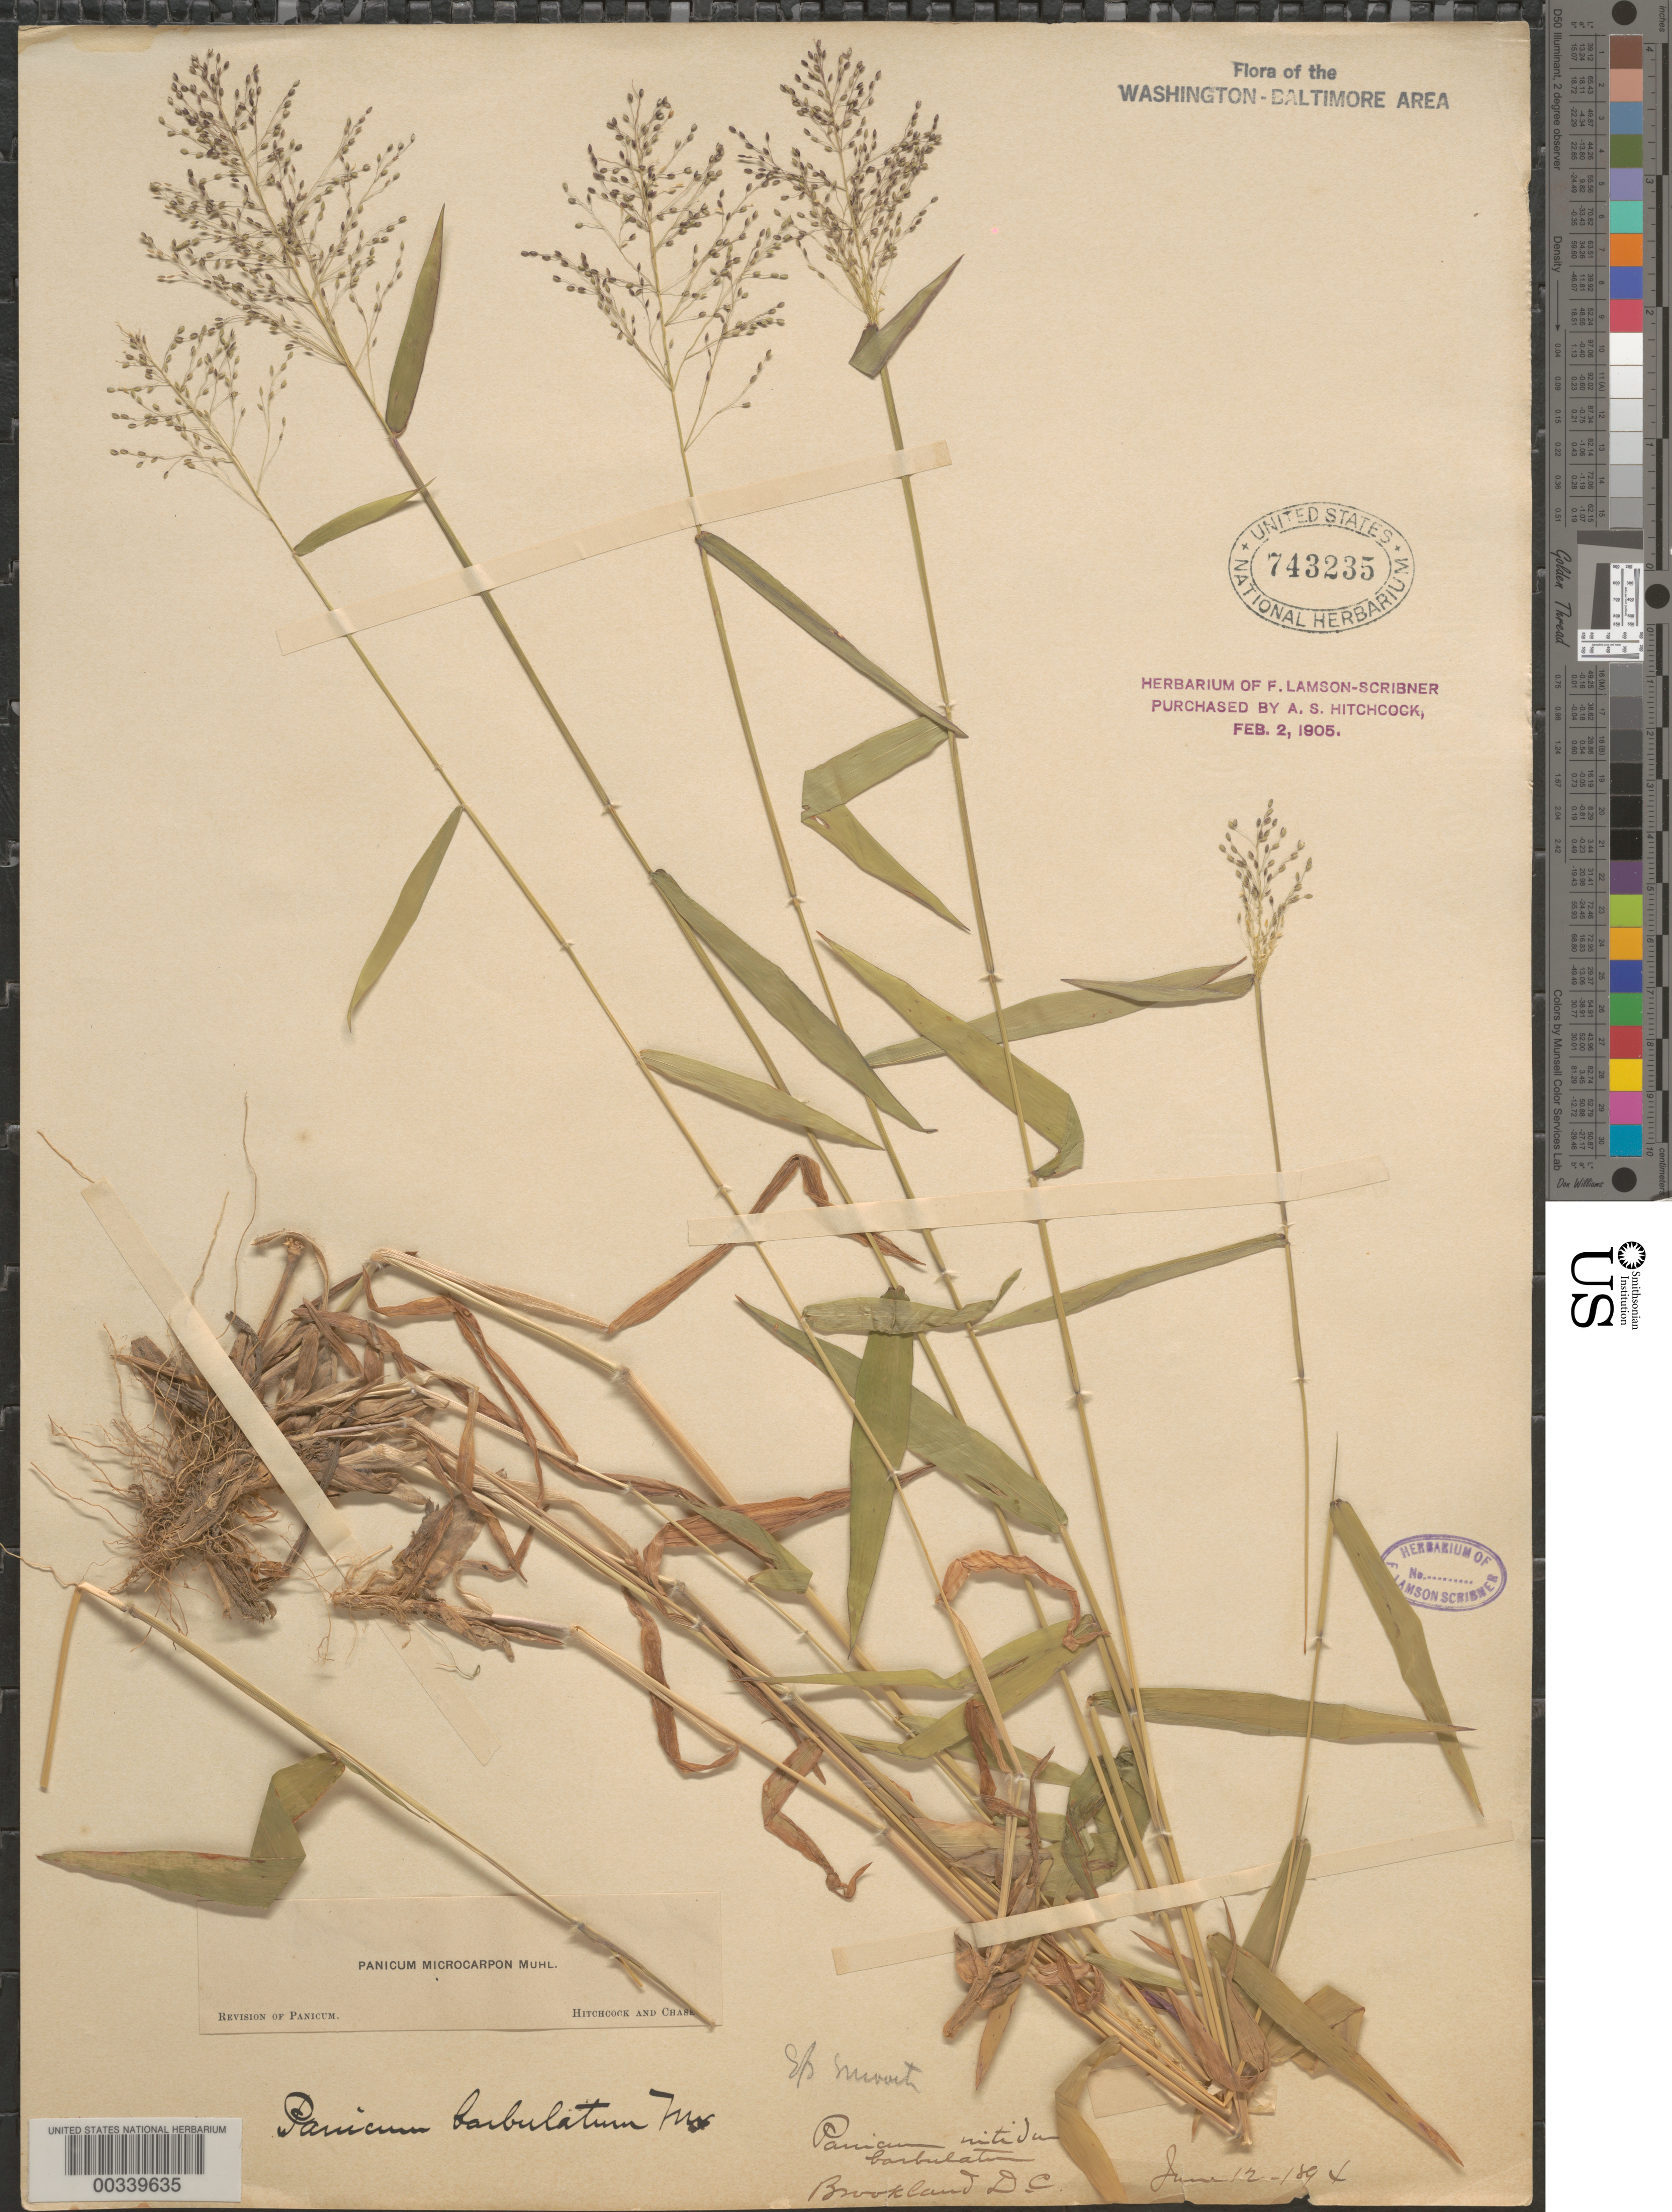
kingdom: Plantae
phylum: Tracheophyta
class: Liliopsida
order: Poales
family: Poaceae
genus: Dichanthelium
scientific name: Dichanthelium dichotomum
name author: (L.) Gould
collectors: F. L. Scribner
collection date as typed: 12 Jun 1894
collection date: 1894-06-12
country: United States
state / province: District of Columbia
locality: Brookland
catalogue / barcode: US 743235